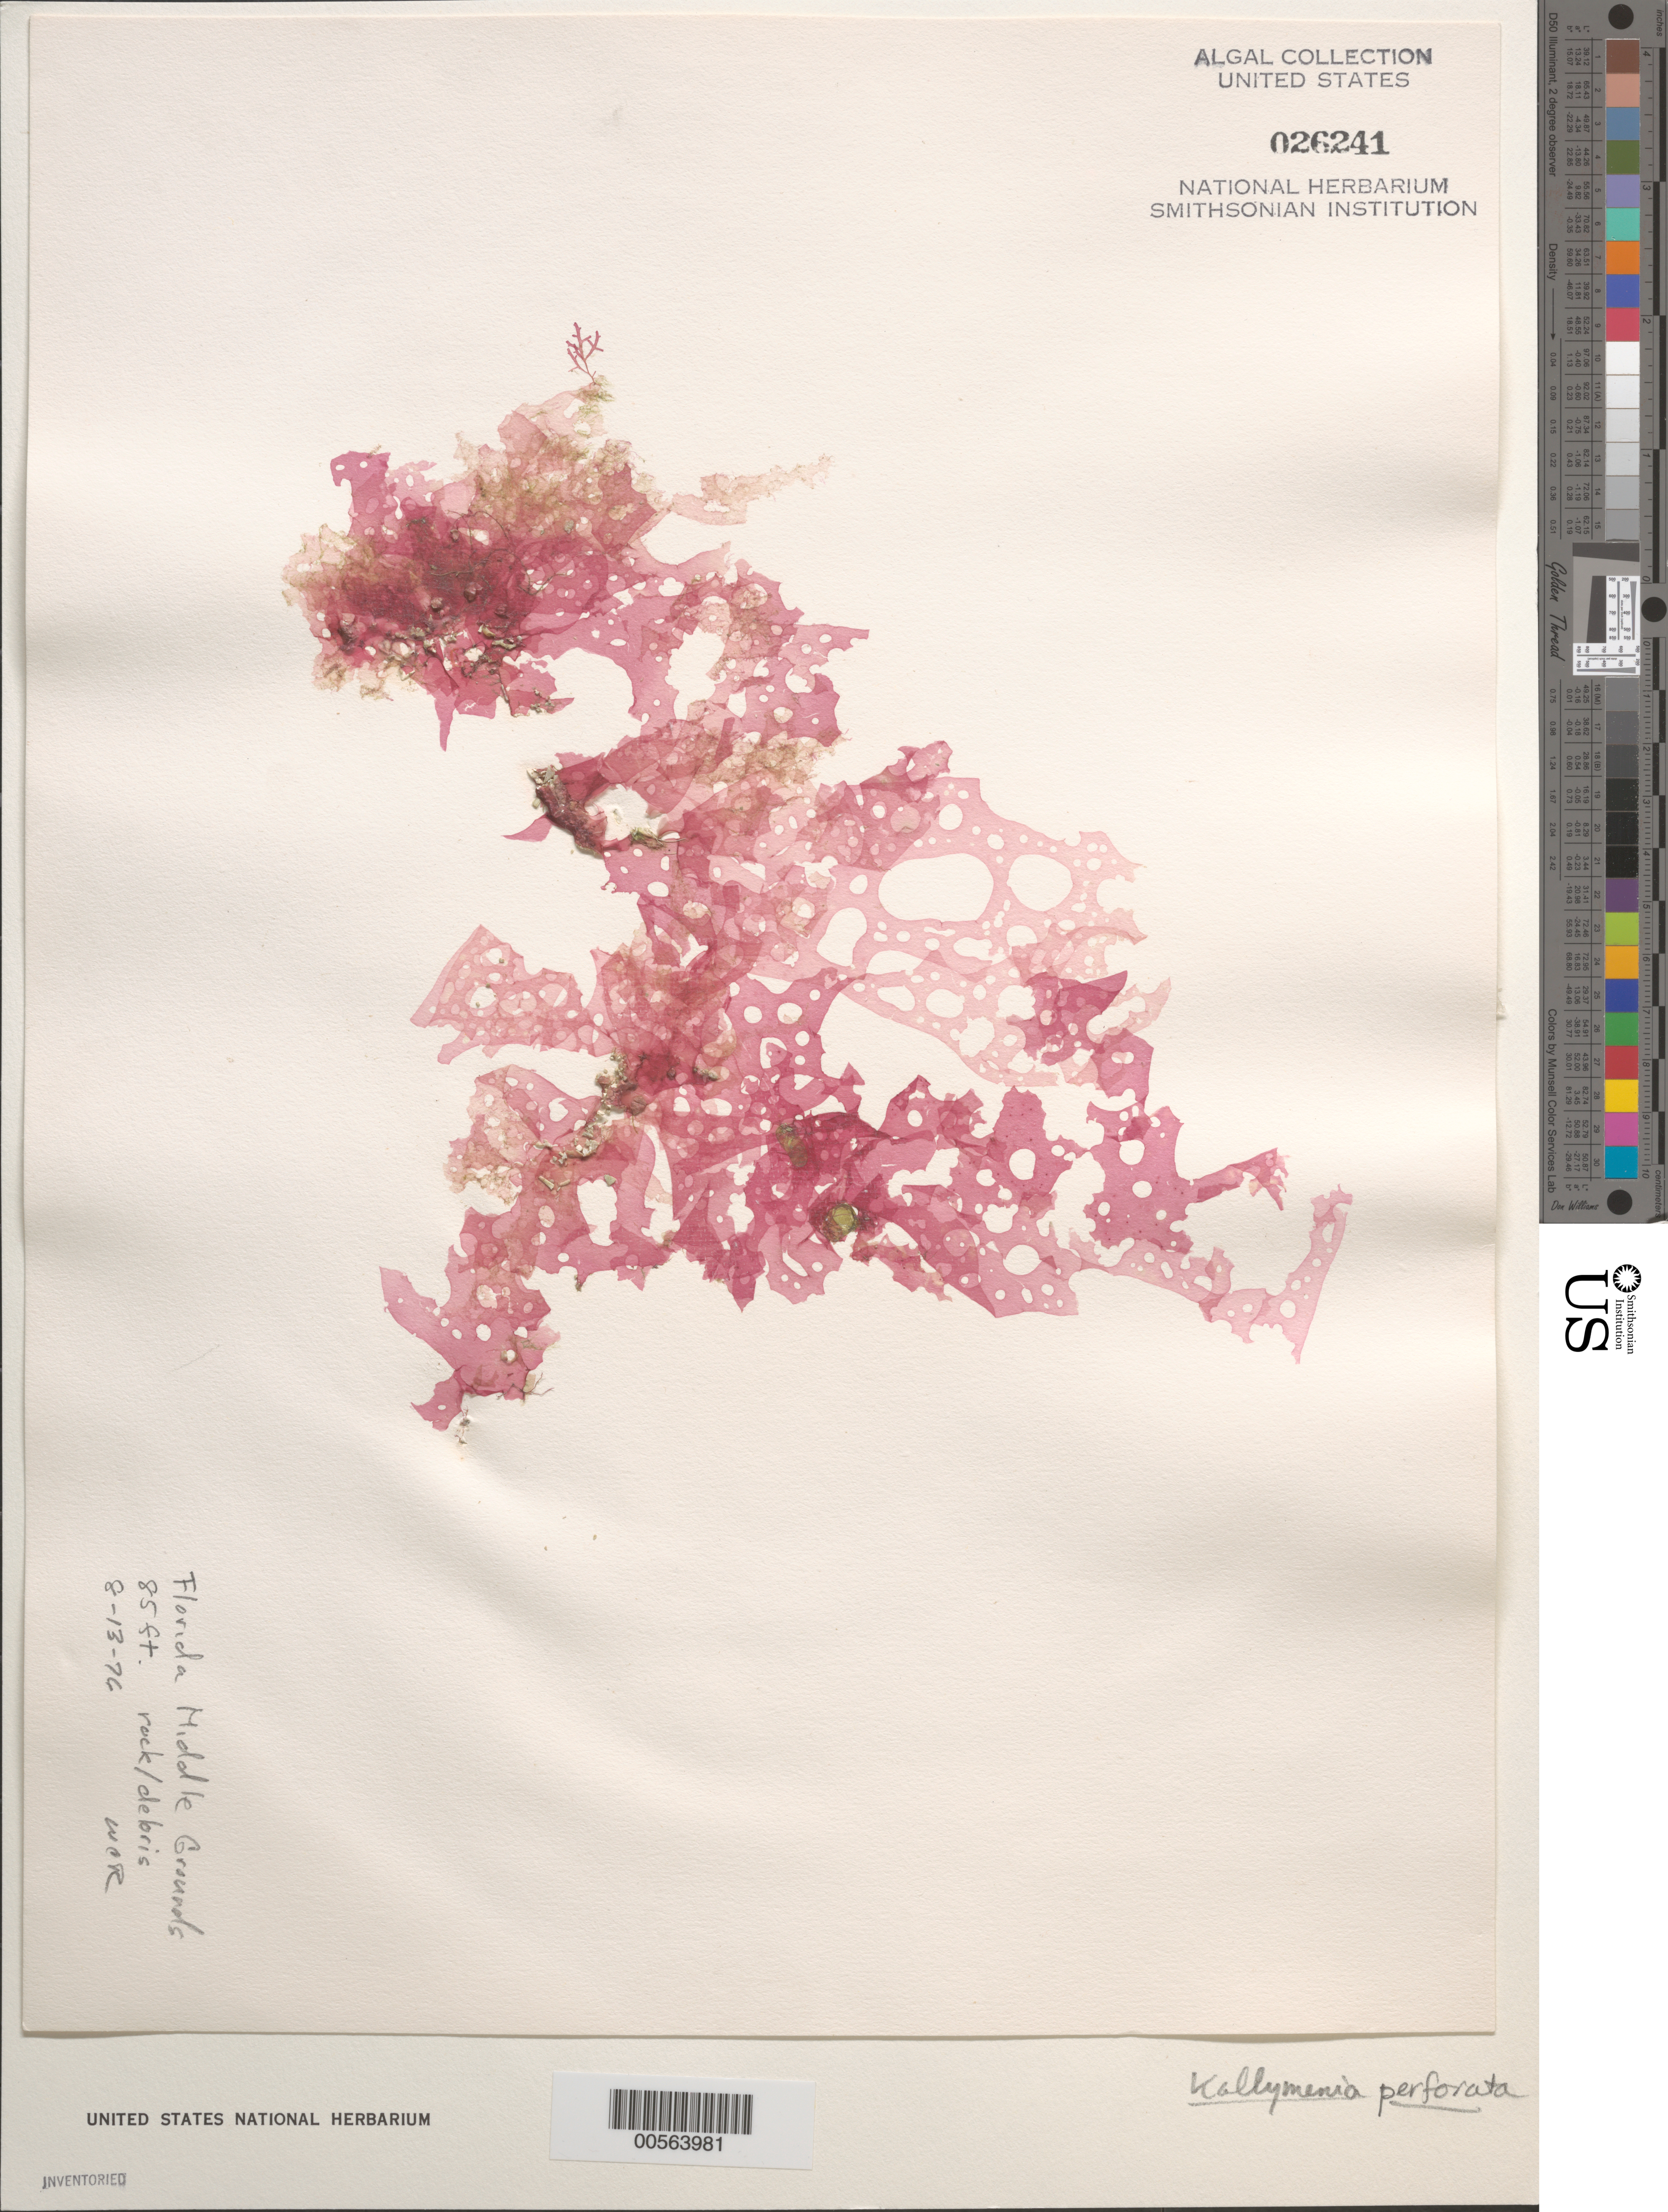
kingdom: Plantae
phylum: Rhodophyta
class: Florideophyceae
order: Gigartinales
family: Kallymeniaceae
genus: Kallymenia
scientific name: Kallymenia perforata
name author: J. Agardh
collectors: W. C. Roth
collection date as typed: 13 Aug 1976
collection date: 1976-08-13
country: United States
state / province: Florida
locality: Florida Middle Grounds, Gulf of Mexico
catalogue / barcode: US 26241